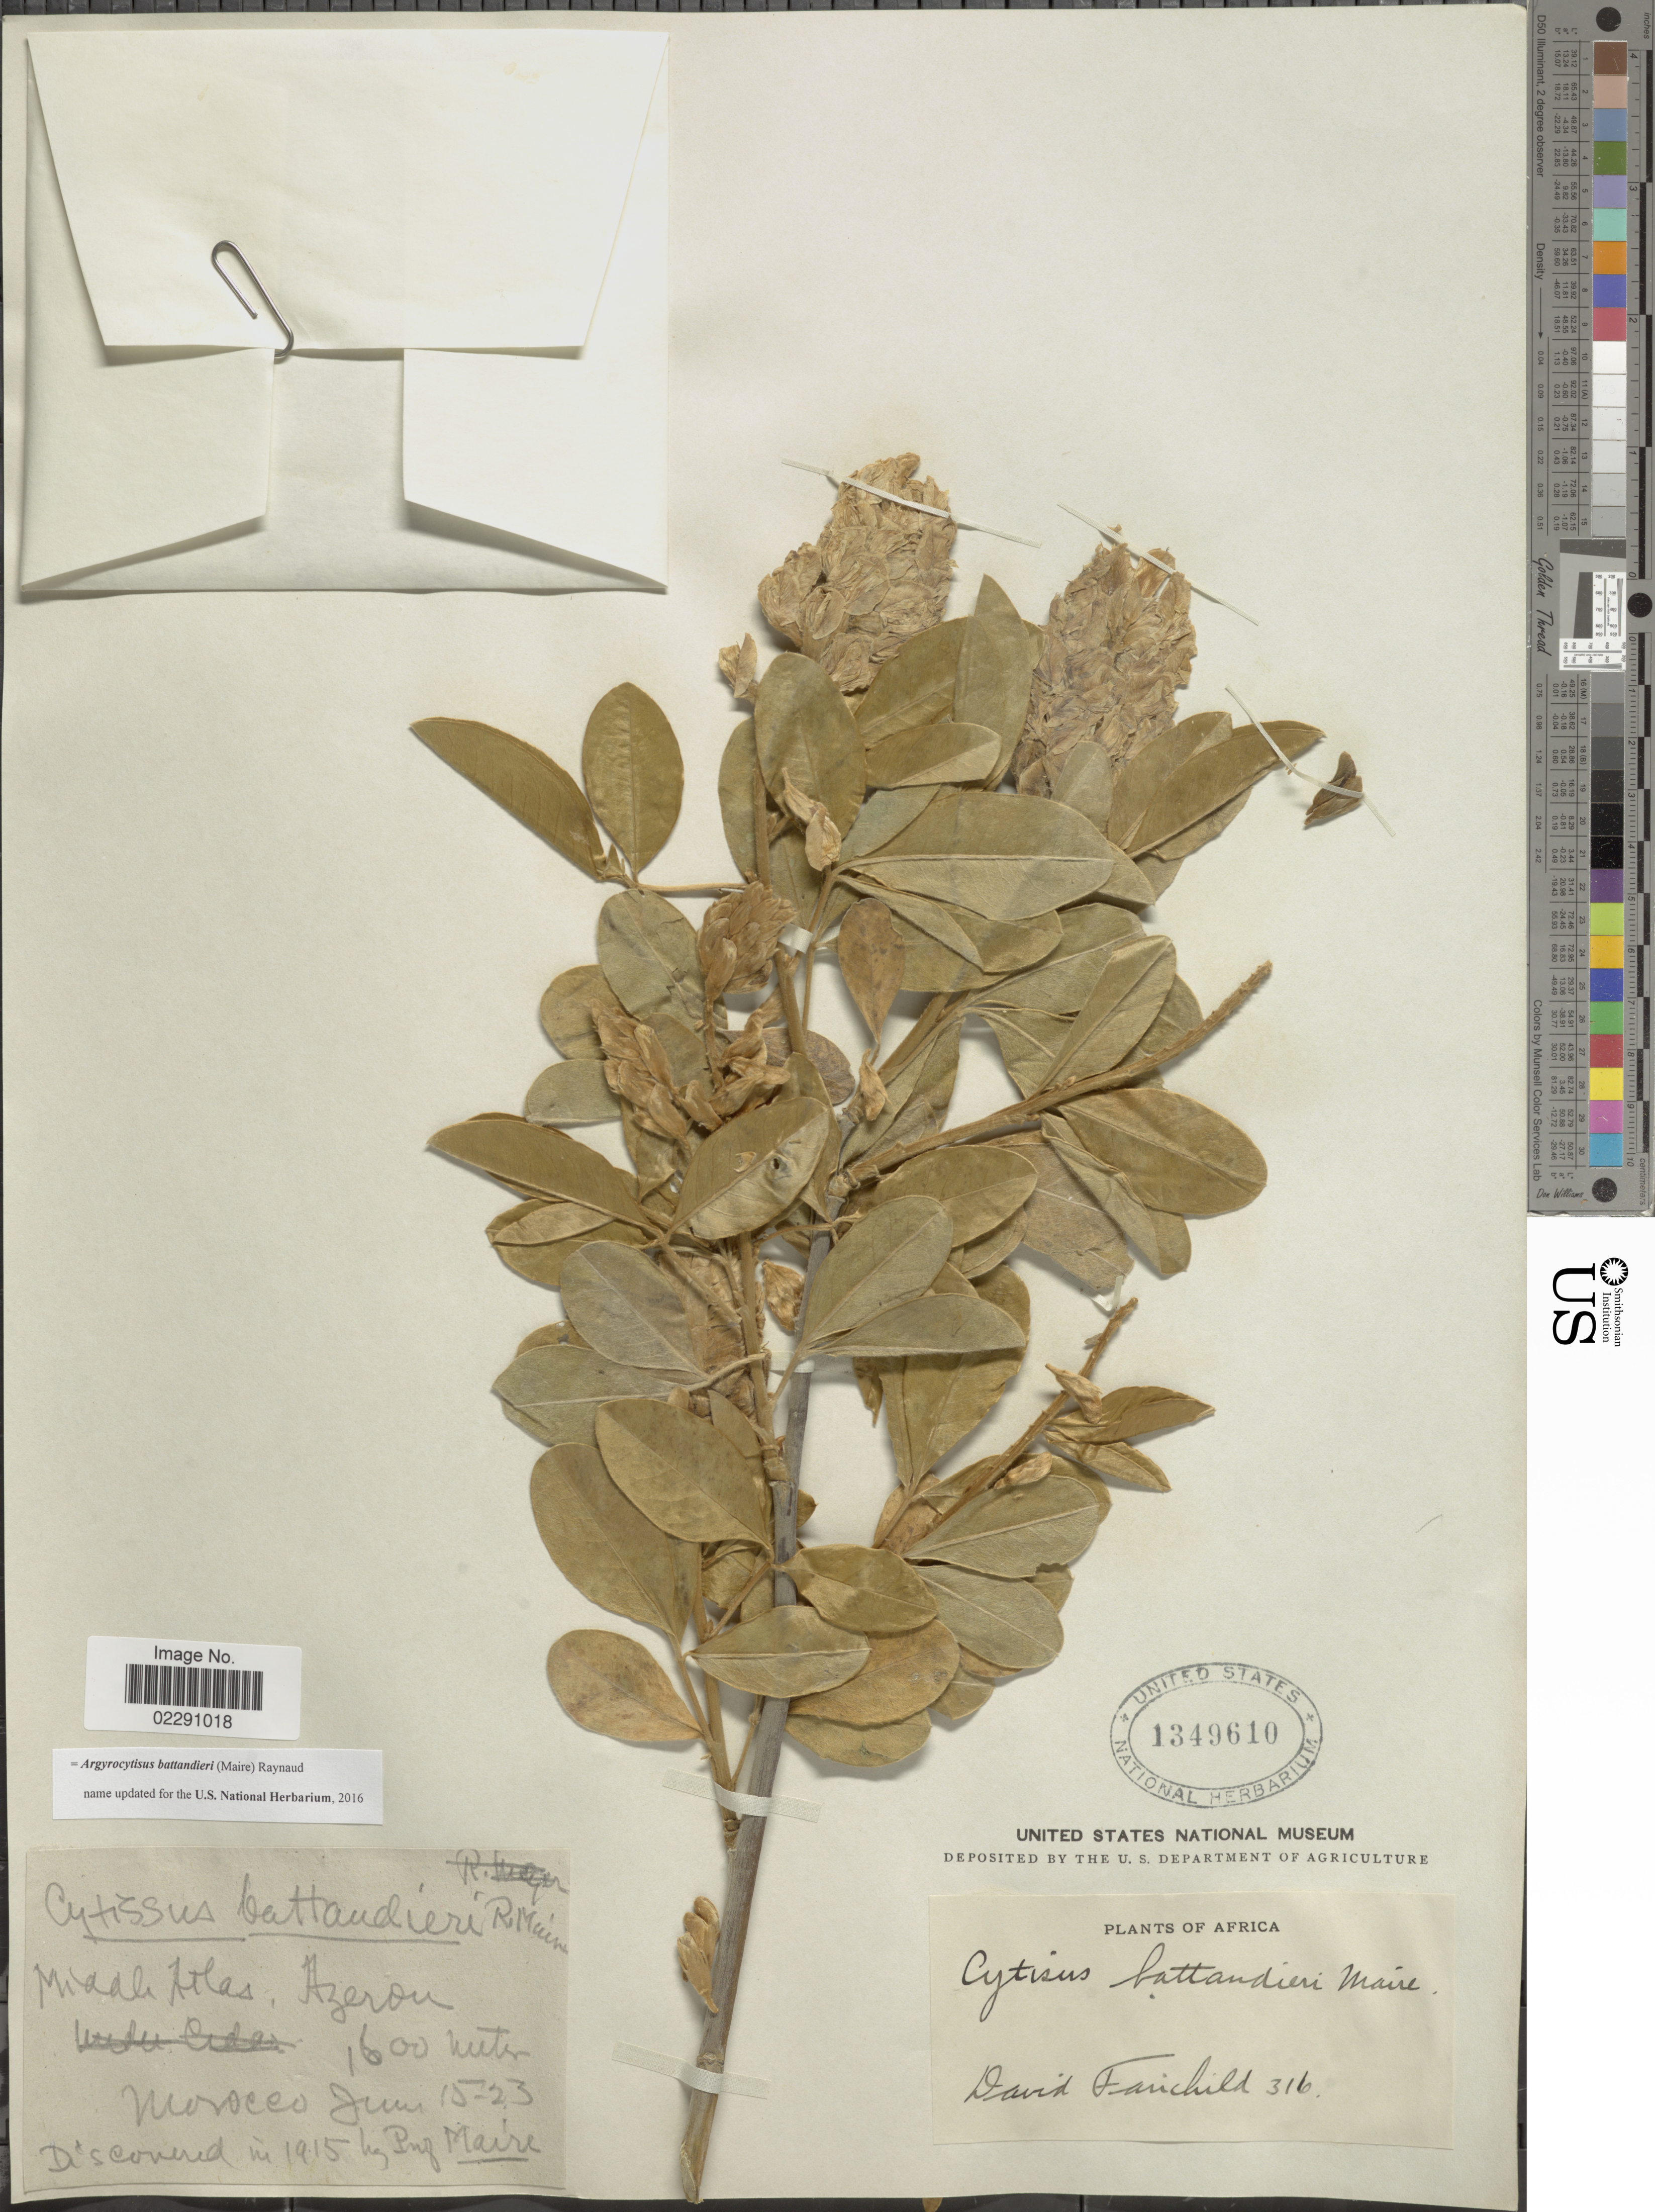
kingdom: Plantae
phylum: Tracheophyta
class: Magnoliopsida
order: Fabales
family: Fabaceae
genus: Argyrocytisus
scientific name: Argyrocytisus battandieri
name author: (Maire) Raynaud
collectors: D. Fairchild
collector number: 316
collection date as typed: Transcribed d/m/y: 15/6/23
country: Morocco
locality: Middle Atlas, Azerou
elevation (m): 1600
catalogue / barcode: US 1349610